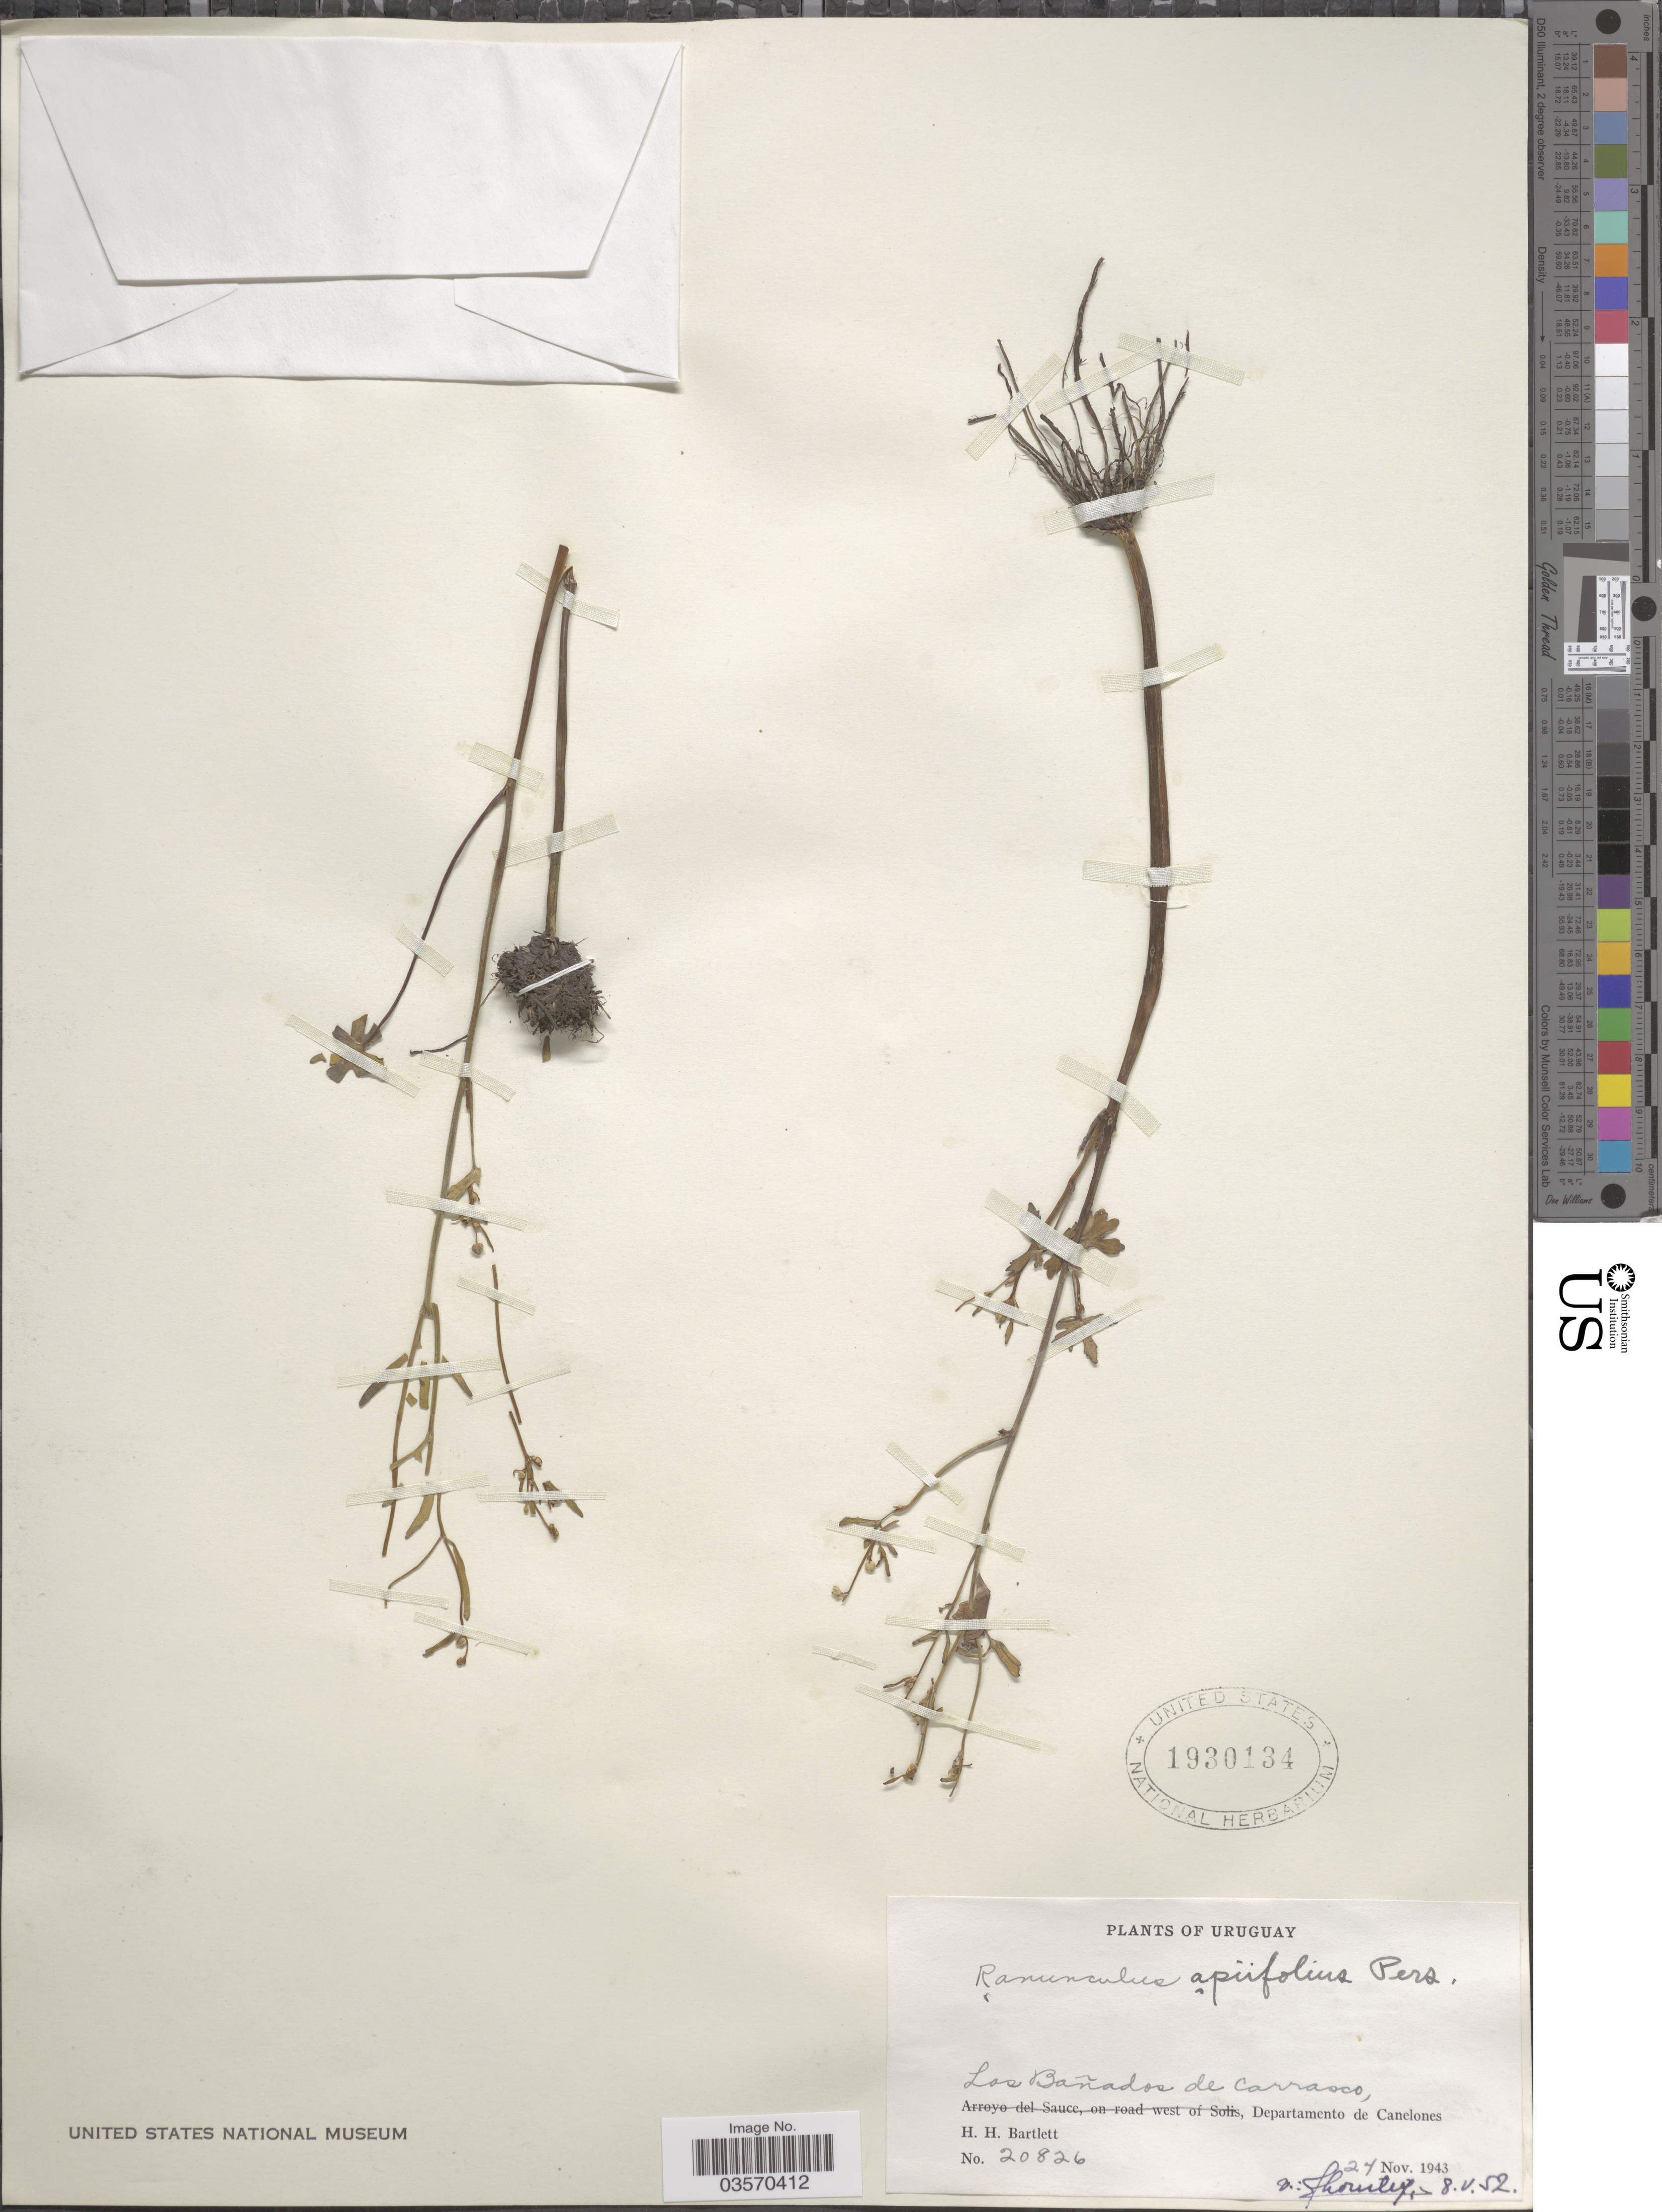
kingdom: Plantae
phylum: Tracheophyta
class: Magnoliopsida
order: Ranunculales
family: Ranunculaceae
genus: Ranunculus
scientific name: Ranunculus apiifolius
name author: Pers.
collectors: H. H. Bartlett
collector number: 20826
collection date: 1943-11-24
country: Uruguay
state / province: Canelones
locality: Los Bañados de Carrasco, Departamento de Canelones.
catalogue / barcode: US 1930134